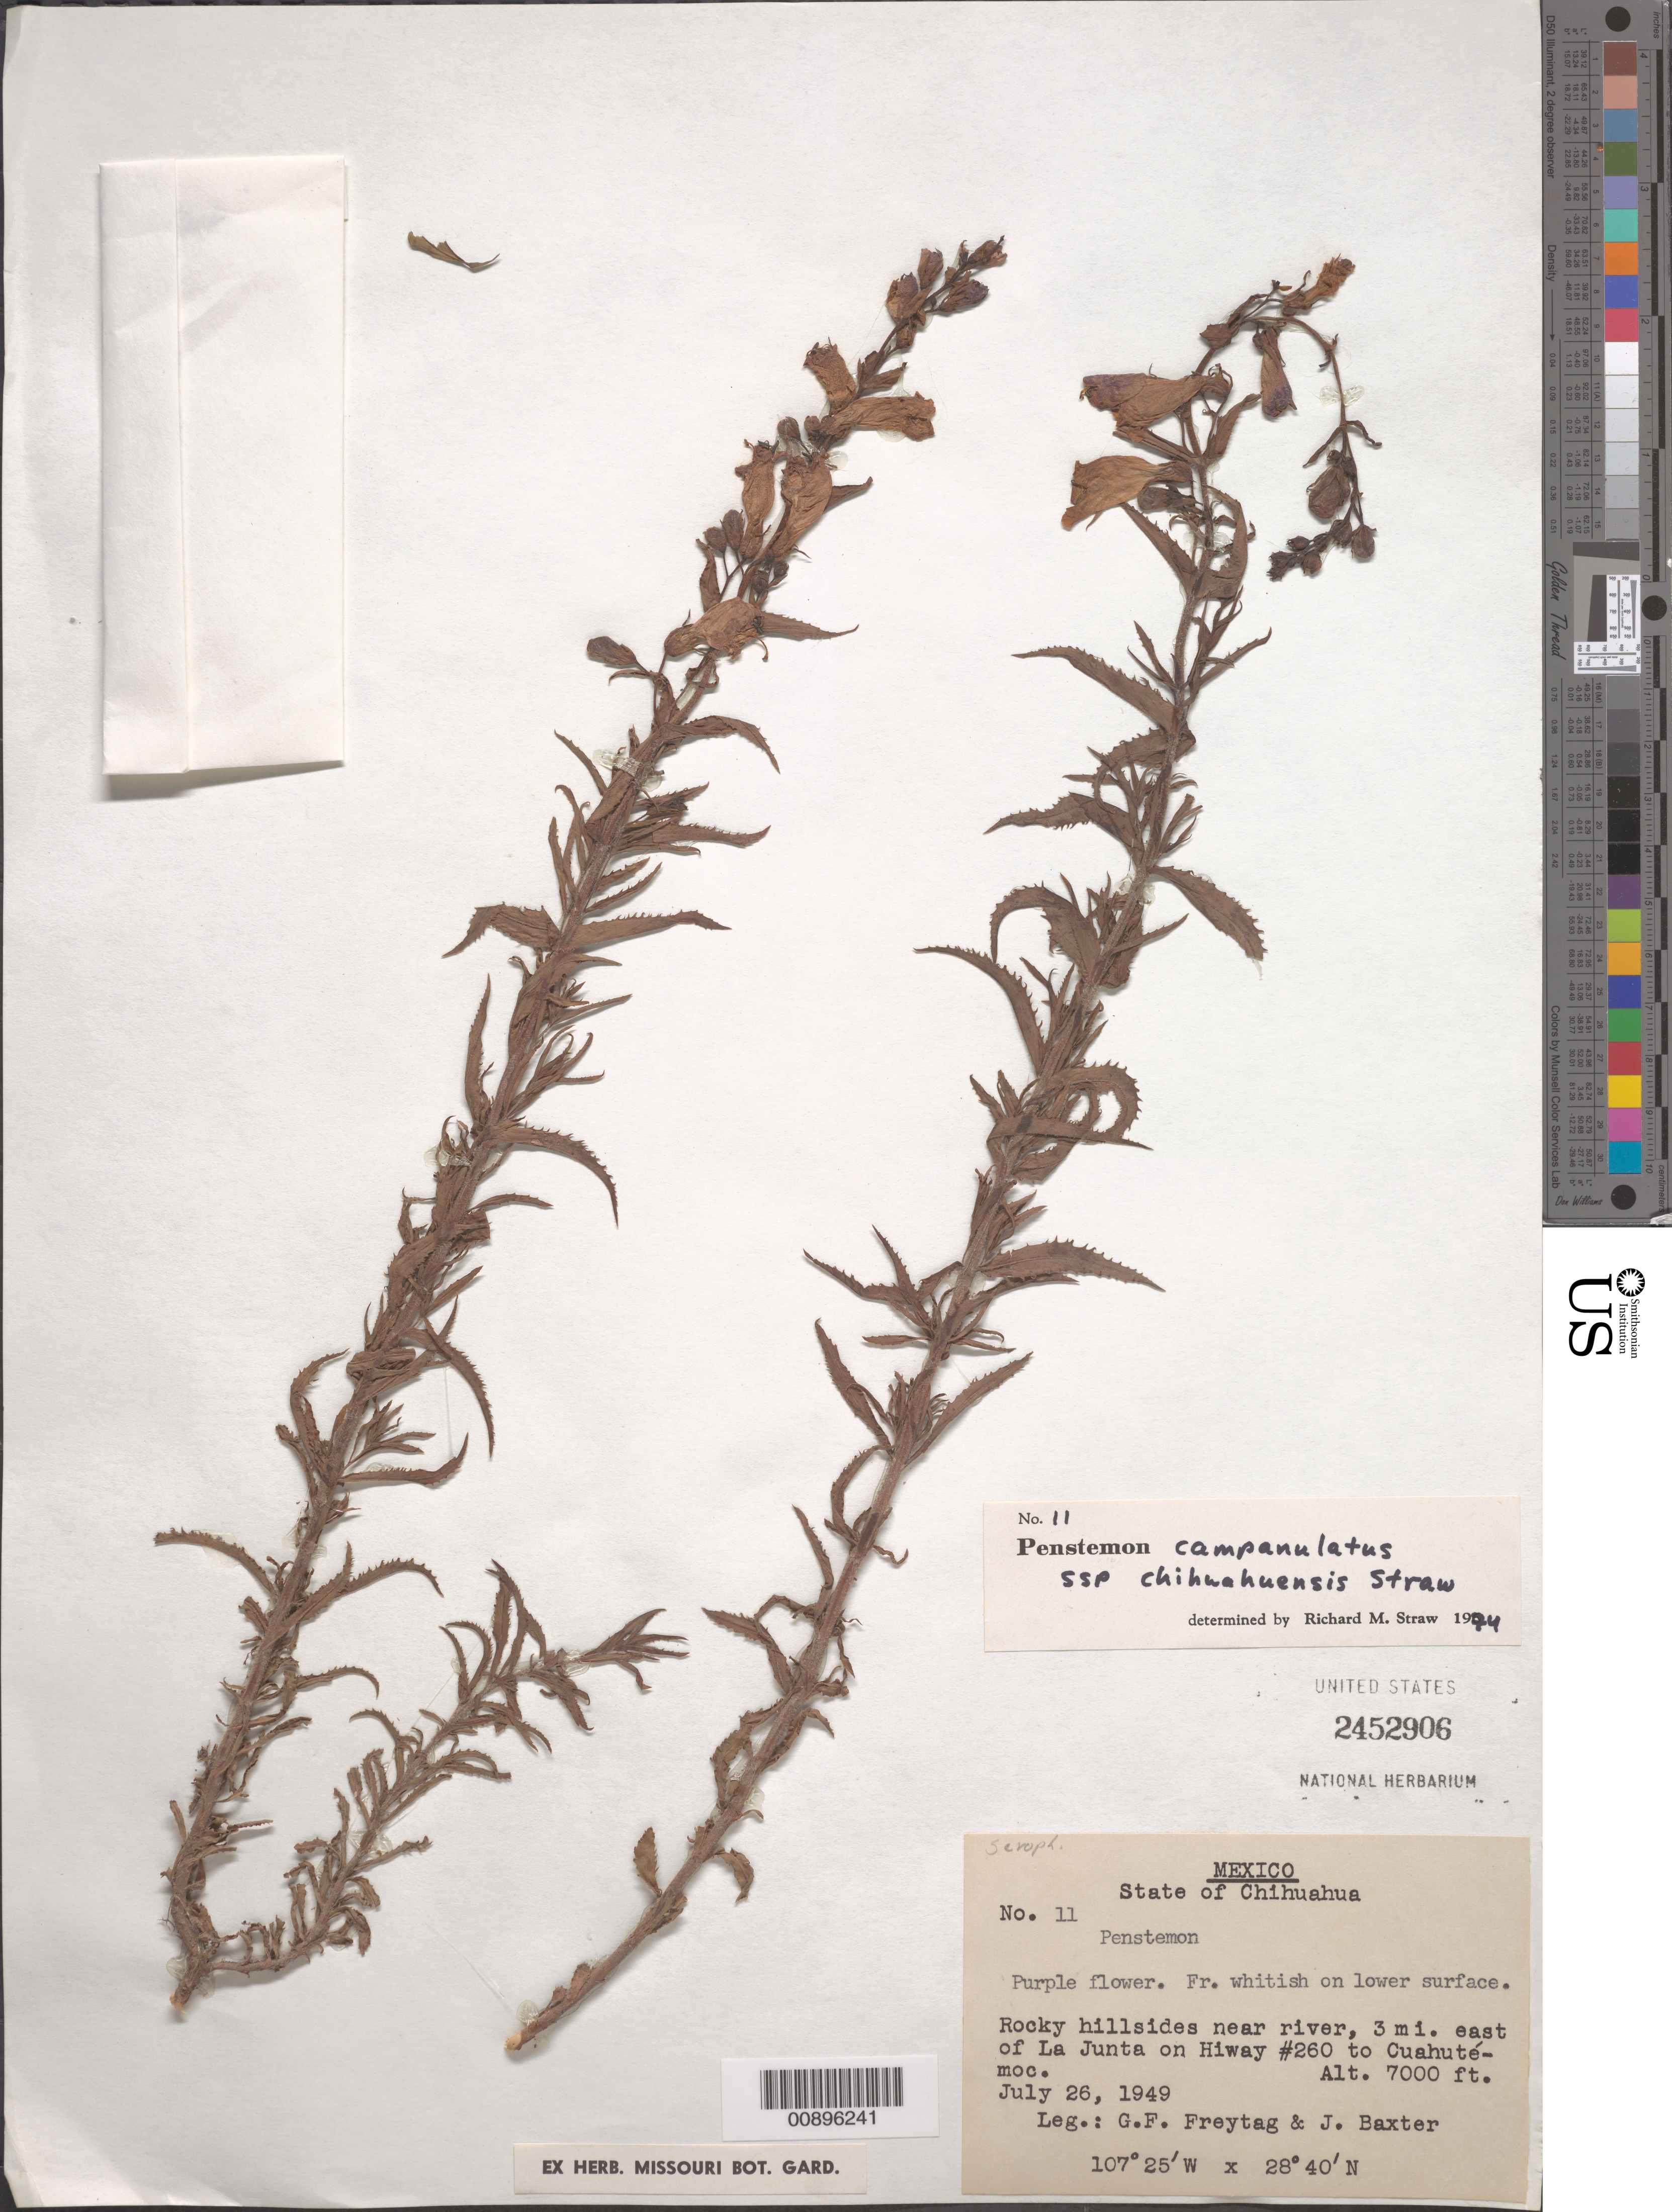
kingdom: Plantae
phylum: Tracheophyta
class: Magnoliopsida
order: Lamiales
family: Plantaginaceae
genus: Penstemon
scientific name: Penstemon campanulatus subsp. chihuahuensis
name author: Straw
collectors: G. F. Freytag & J. Baxter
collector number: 11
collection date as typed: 26 Jul 1949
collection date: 1949-07-26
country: Mexico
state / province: Chihuahua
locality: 3 mi. east of La Junta on Hwy #260 to Cuauhtémoc, Chihuahua.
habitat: Rocky hillsides near river.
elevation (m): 2134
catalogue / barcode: US 2452906